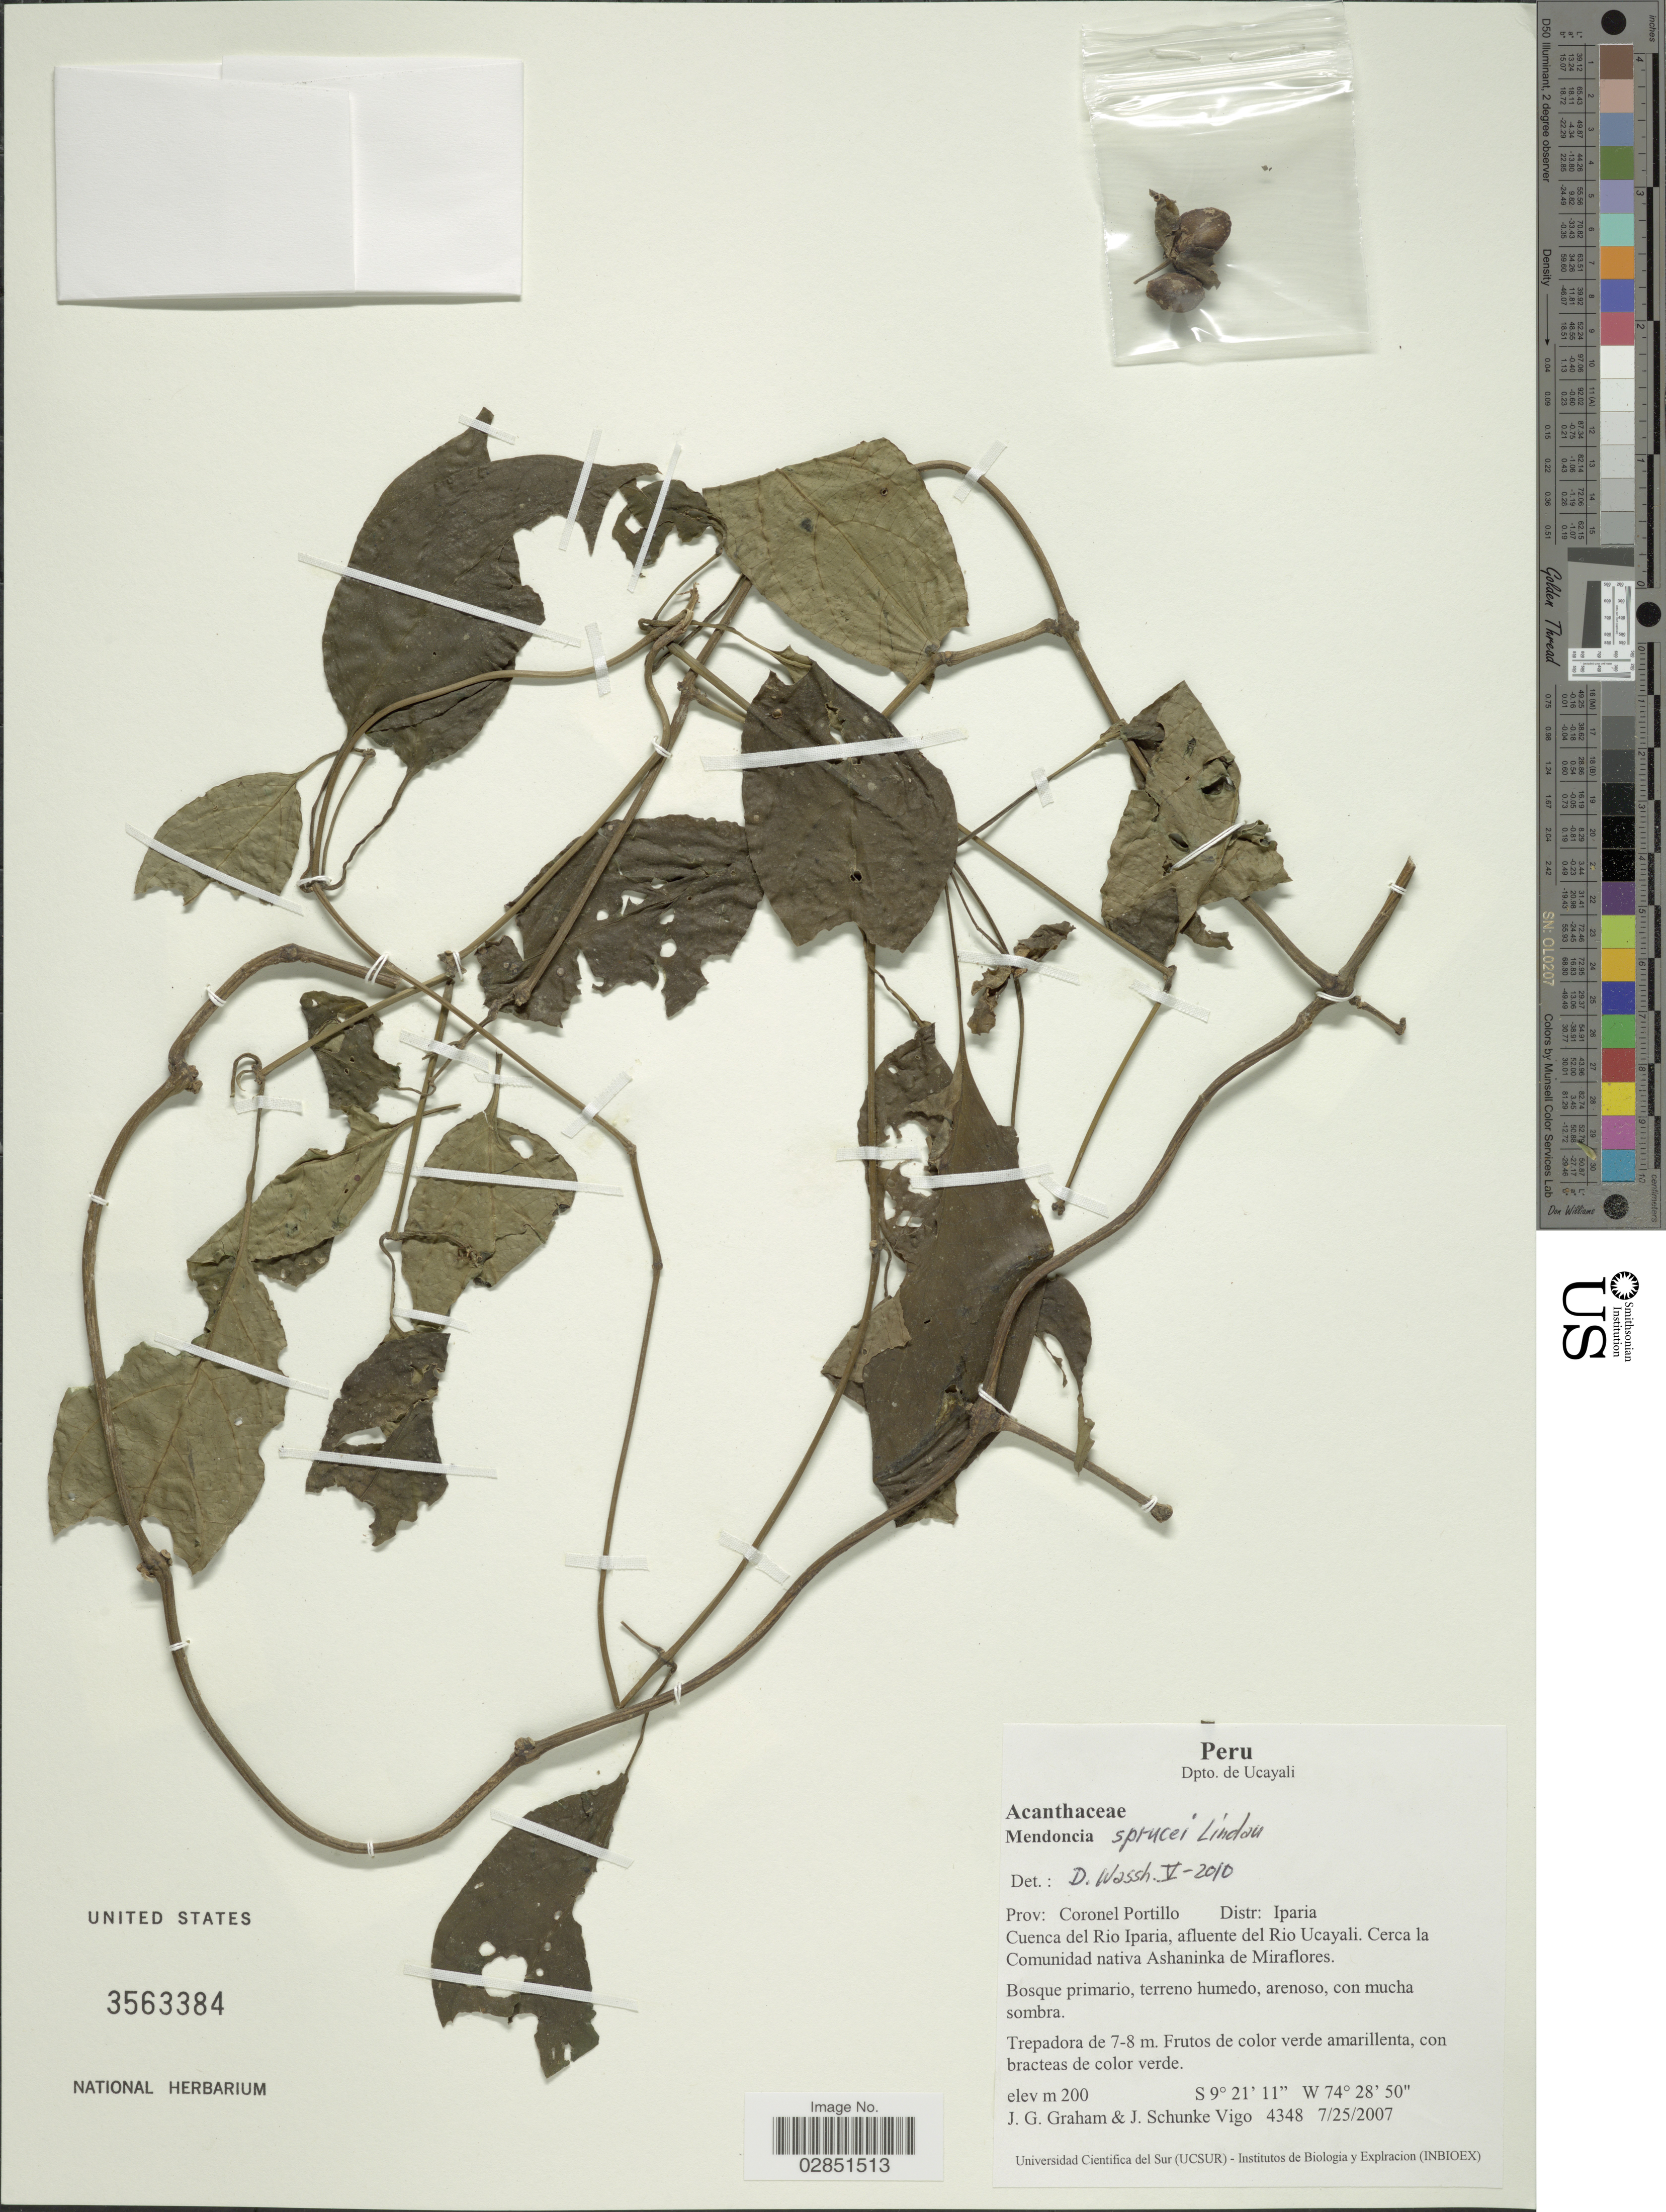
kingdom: Plantae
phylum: Tracheophyta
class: Magnoliopsida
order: Lamiales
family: Acanthaceae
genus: Mendoncia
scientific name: Mendoncia sprucei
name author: Lindau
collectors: J. Graham & J. Schunke Vigo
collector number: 4348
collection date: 2007-07-25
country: Peru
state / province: Ucayali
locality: Dpto. de Ucayali. Prov: Coronel Portillo, Dist: Iparia. Cuenca del Rio Iparia, afluente del Rio Ucayali. Cerca la Comunidad nativa Ashaninka de Miraflores.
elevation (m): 200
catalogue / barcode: US 3563384